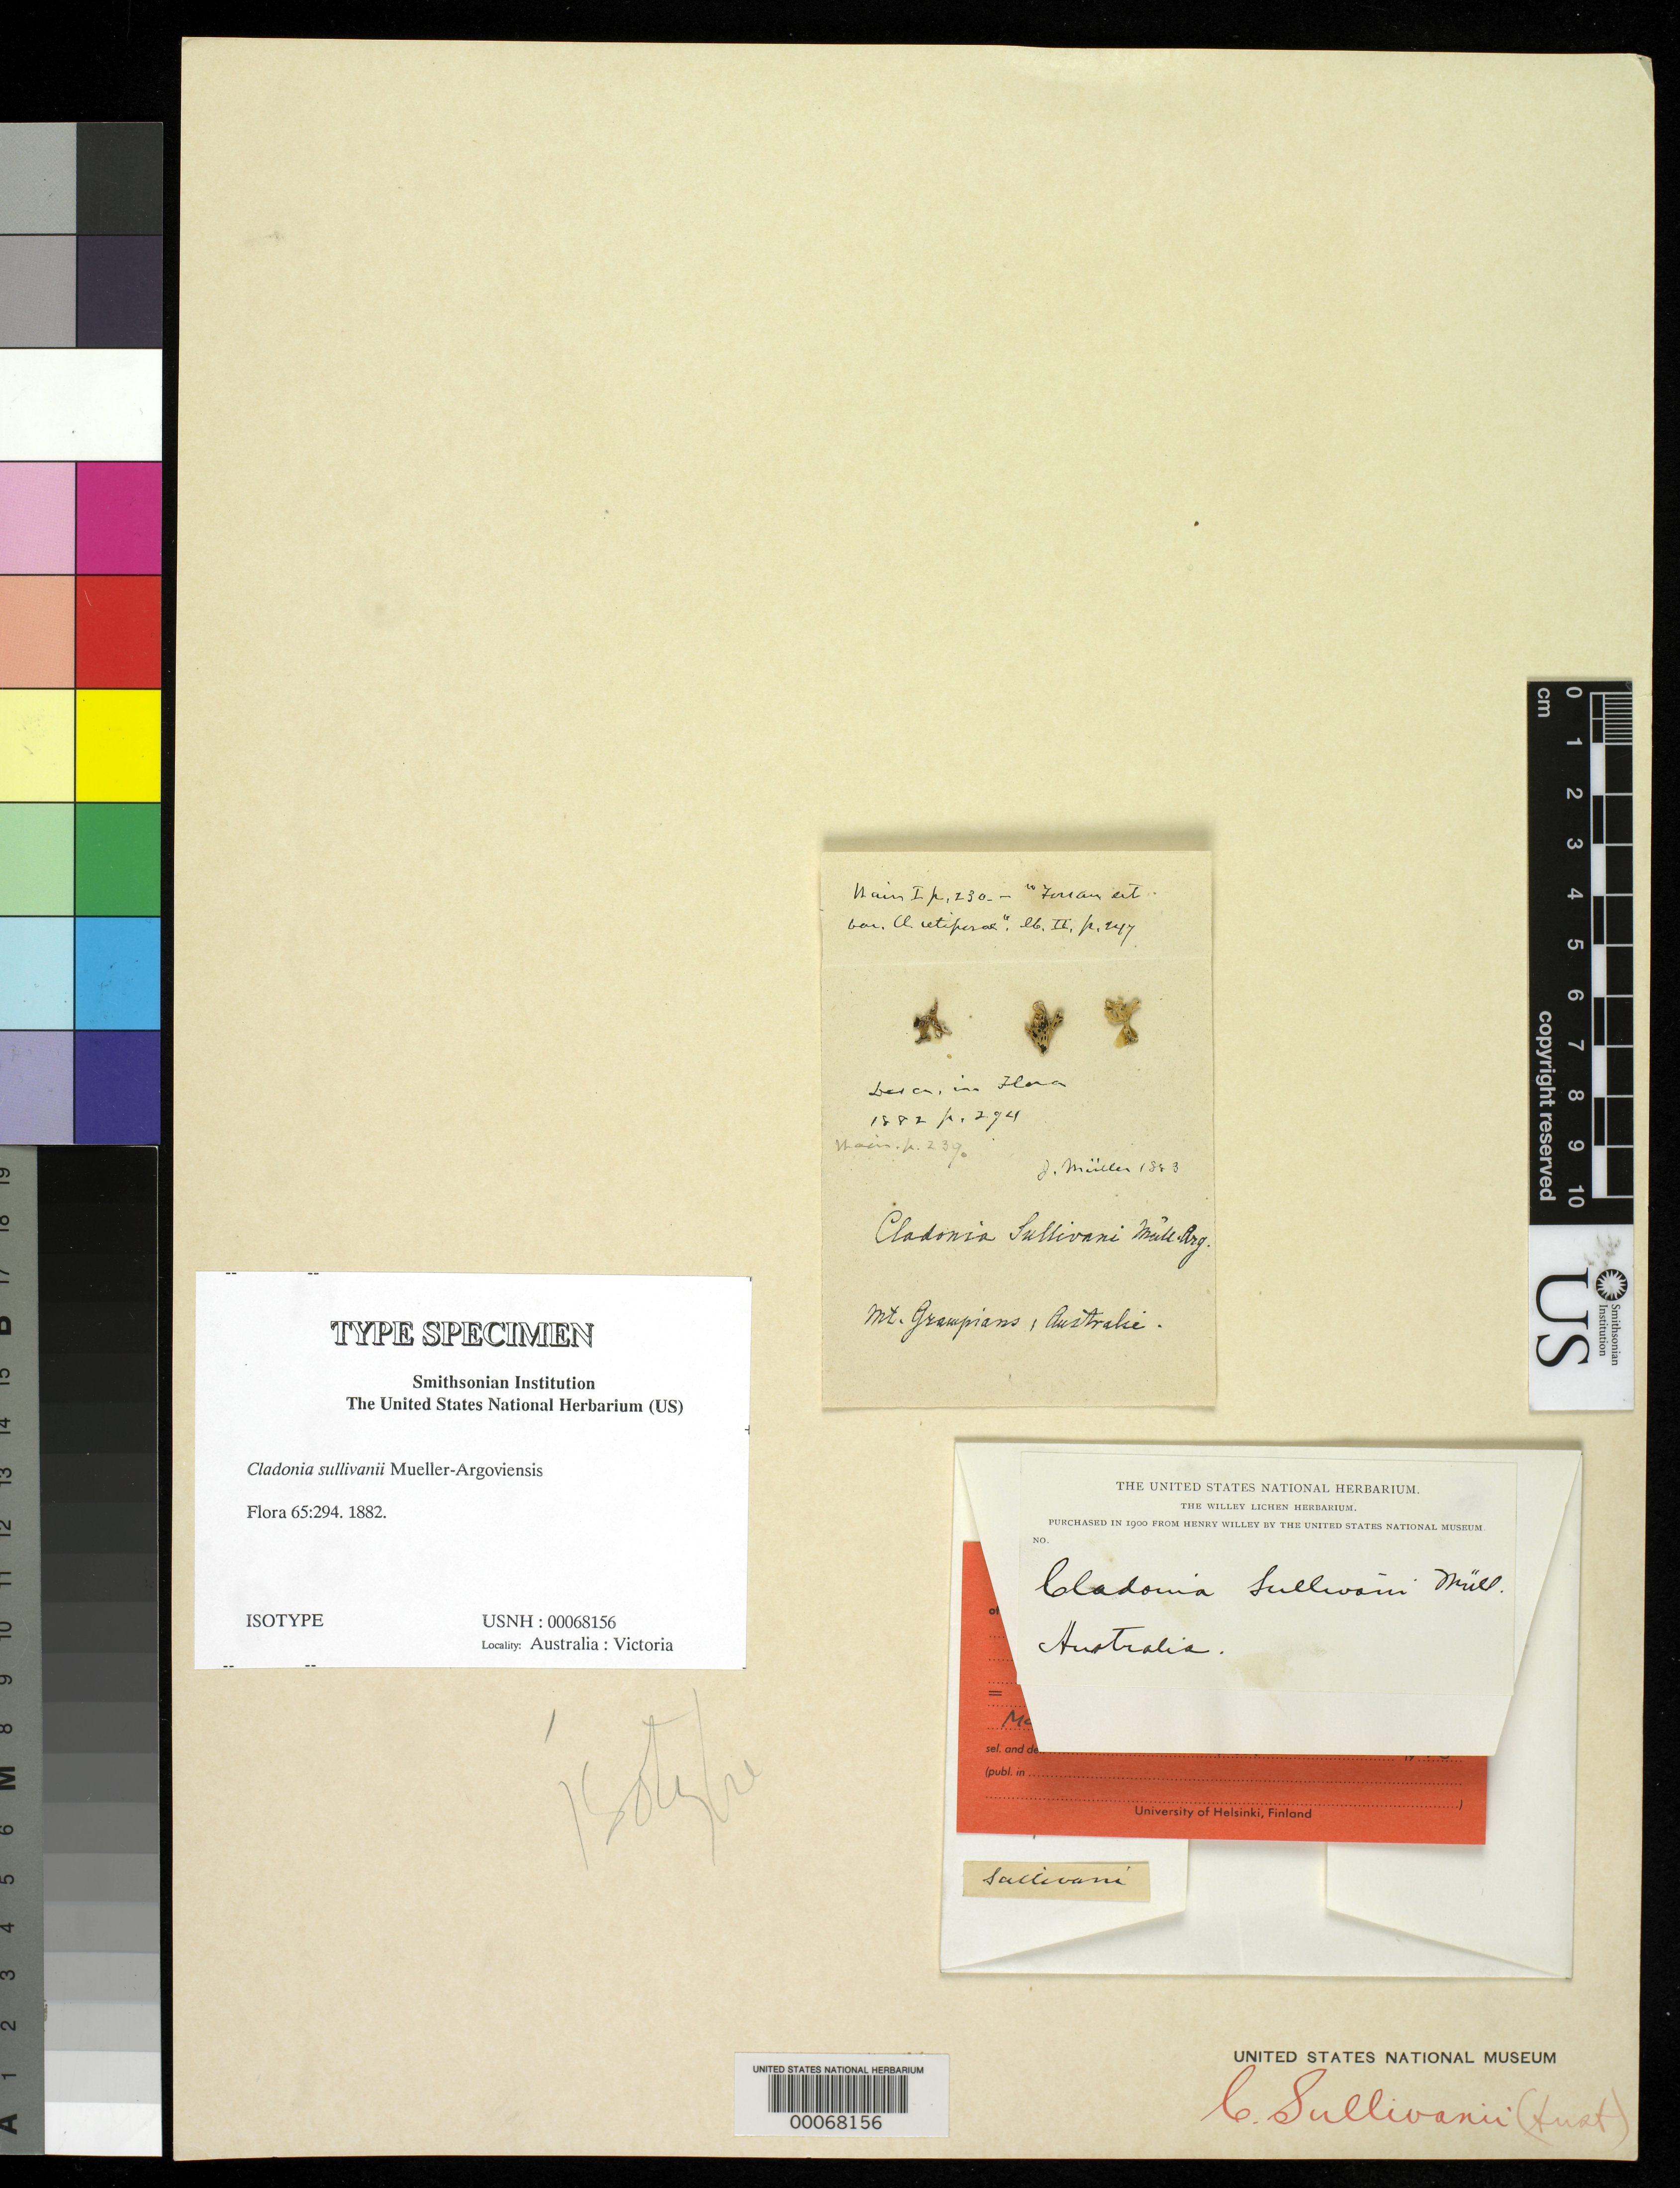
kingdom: Fungi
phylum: Ascomycota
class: Lecanoromycetes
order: Lecanorales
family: Cladoniaceae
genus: Cladonia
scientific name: Cladonia sullivanii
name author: Müll. Arg.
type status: Isotype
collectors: D. Sullivan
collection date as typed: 1883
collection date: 1883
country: Australia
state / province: Victoria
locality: Grampian Mountains.